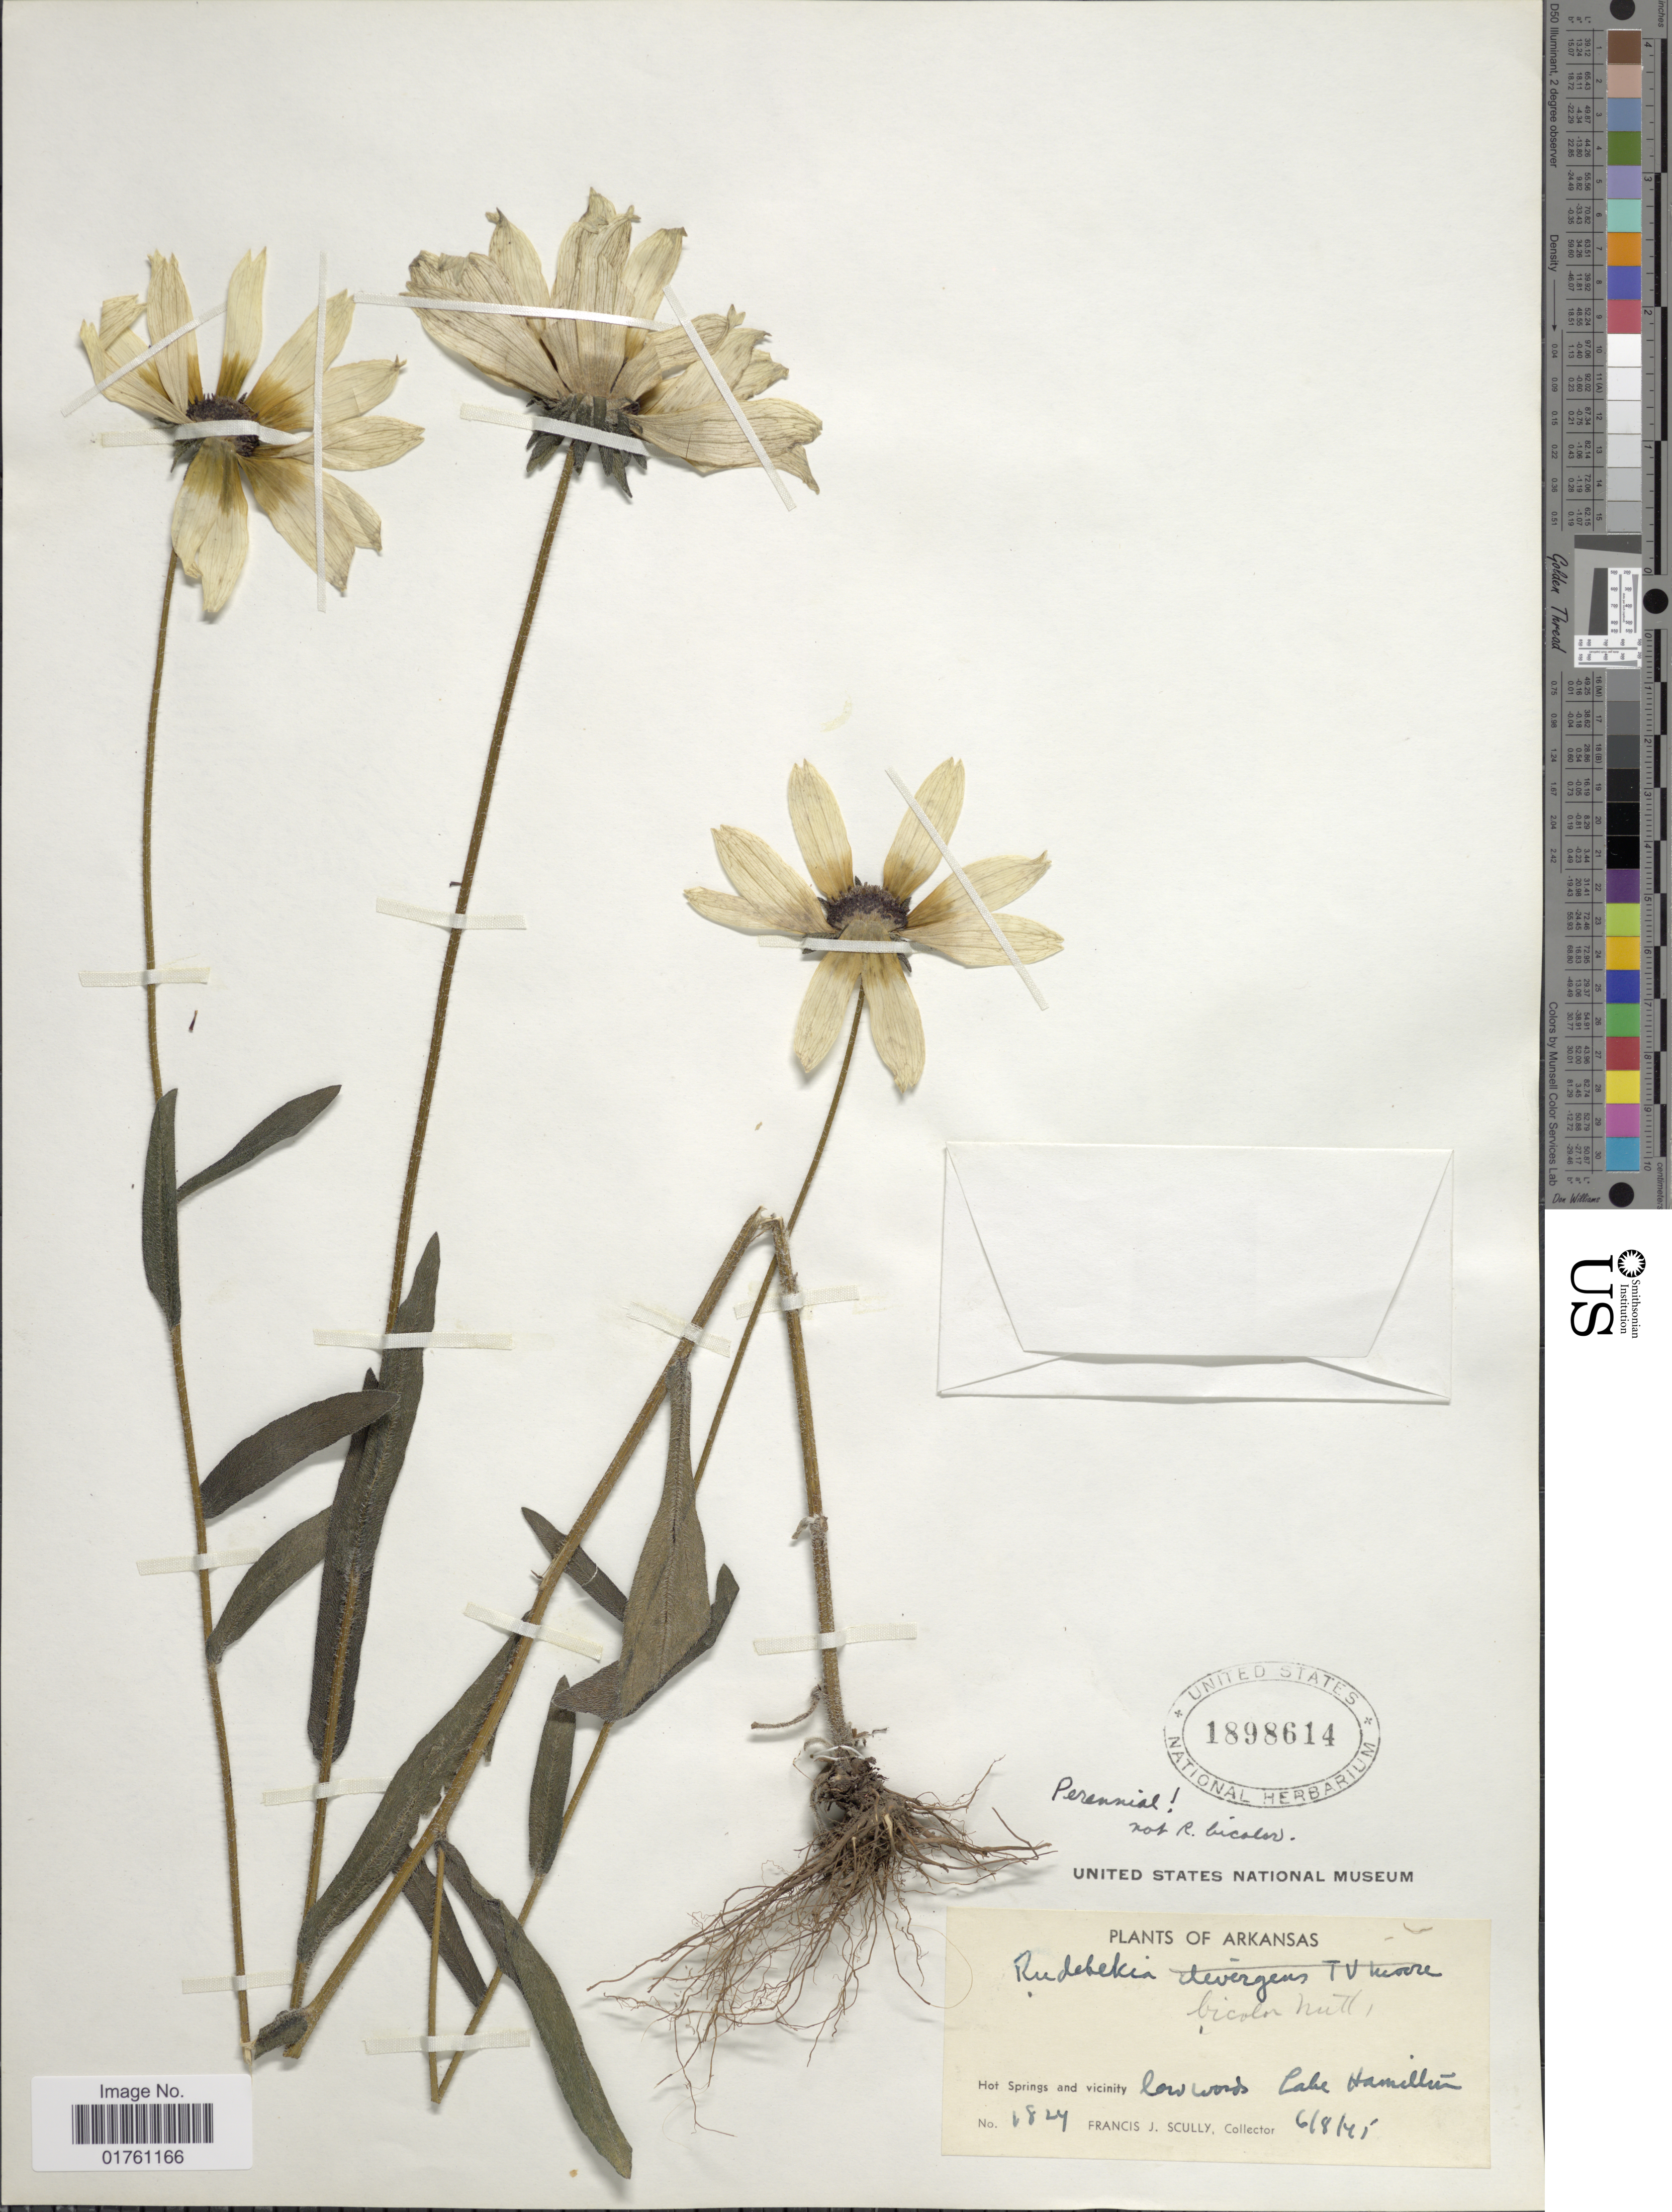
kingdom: Plantae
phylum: Tracheophyta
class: Magnoliopsida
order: Asterales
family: Asteraceae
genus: Rudbeckia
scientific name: Rudbeckia hirta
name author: L.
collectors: F. J. Scully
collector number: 1824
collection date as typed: Transcribed d/m/y: 8/6/45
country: United States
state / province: Arkansas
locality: Hot Springs and vicinity low woods Lake Hamilton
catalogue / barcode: US 1898614